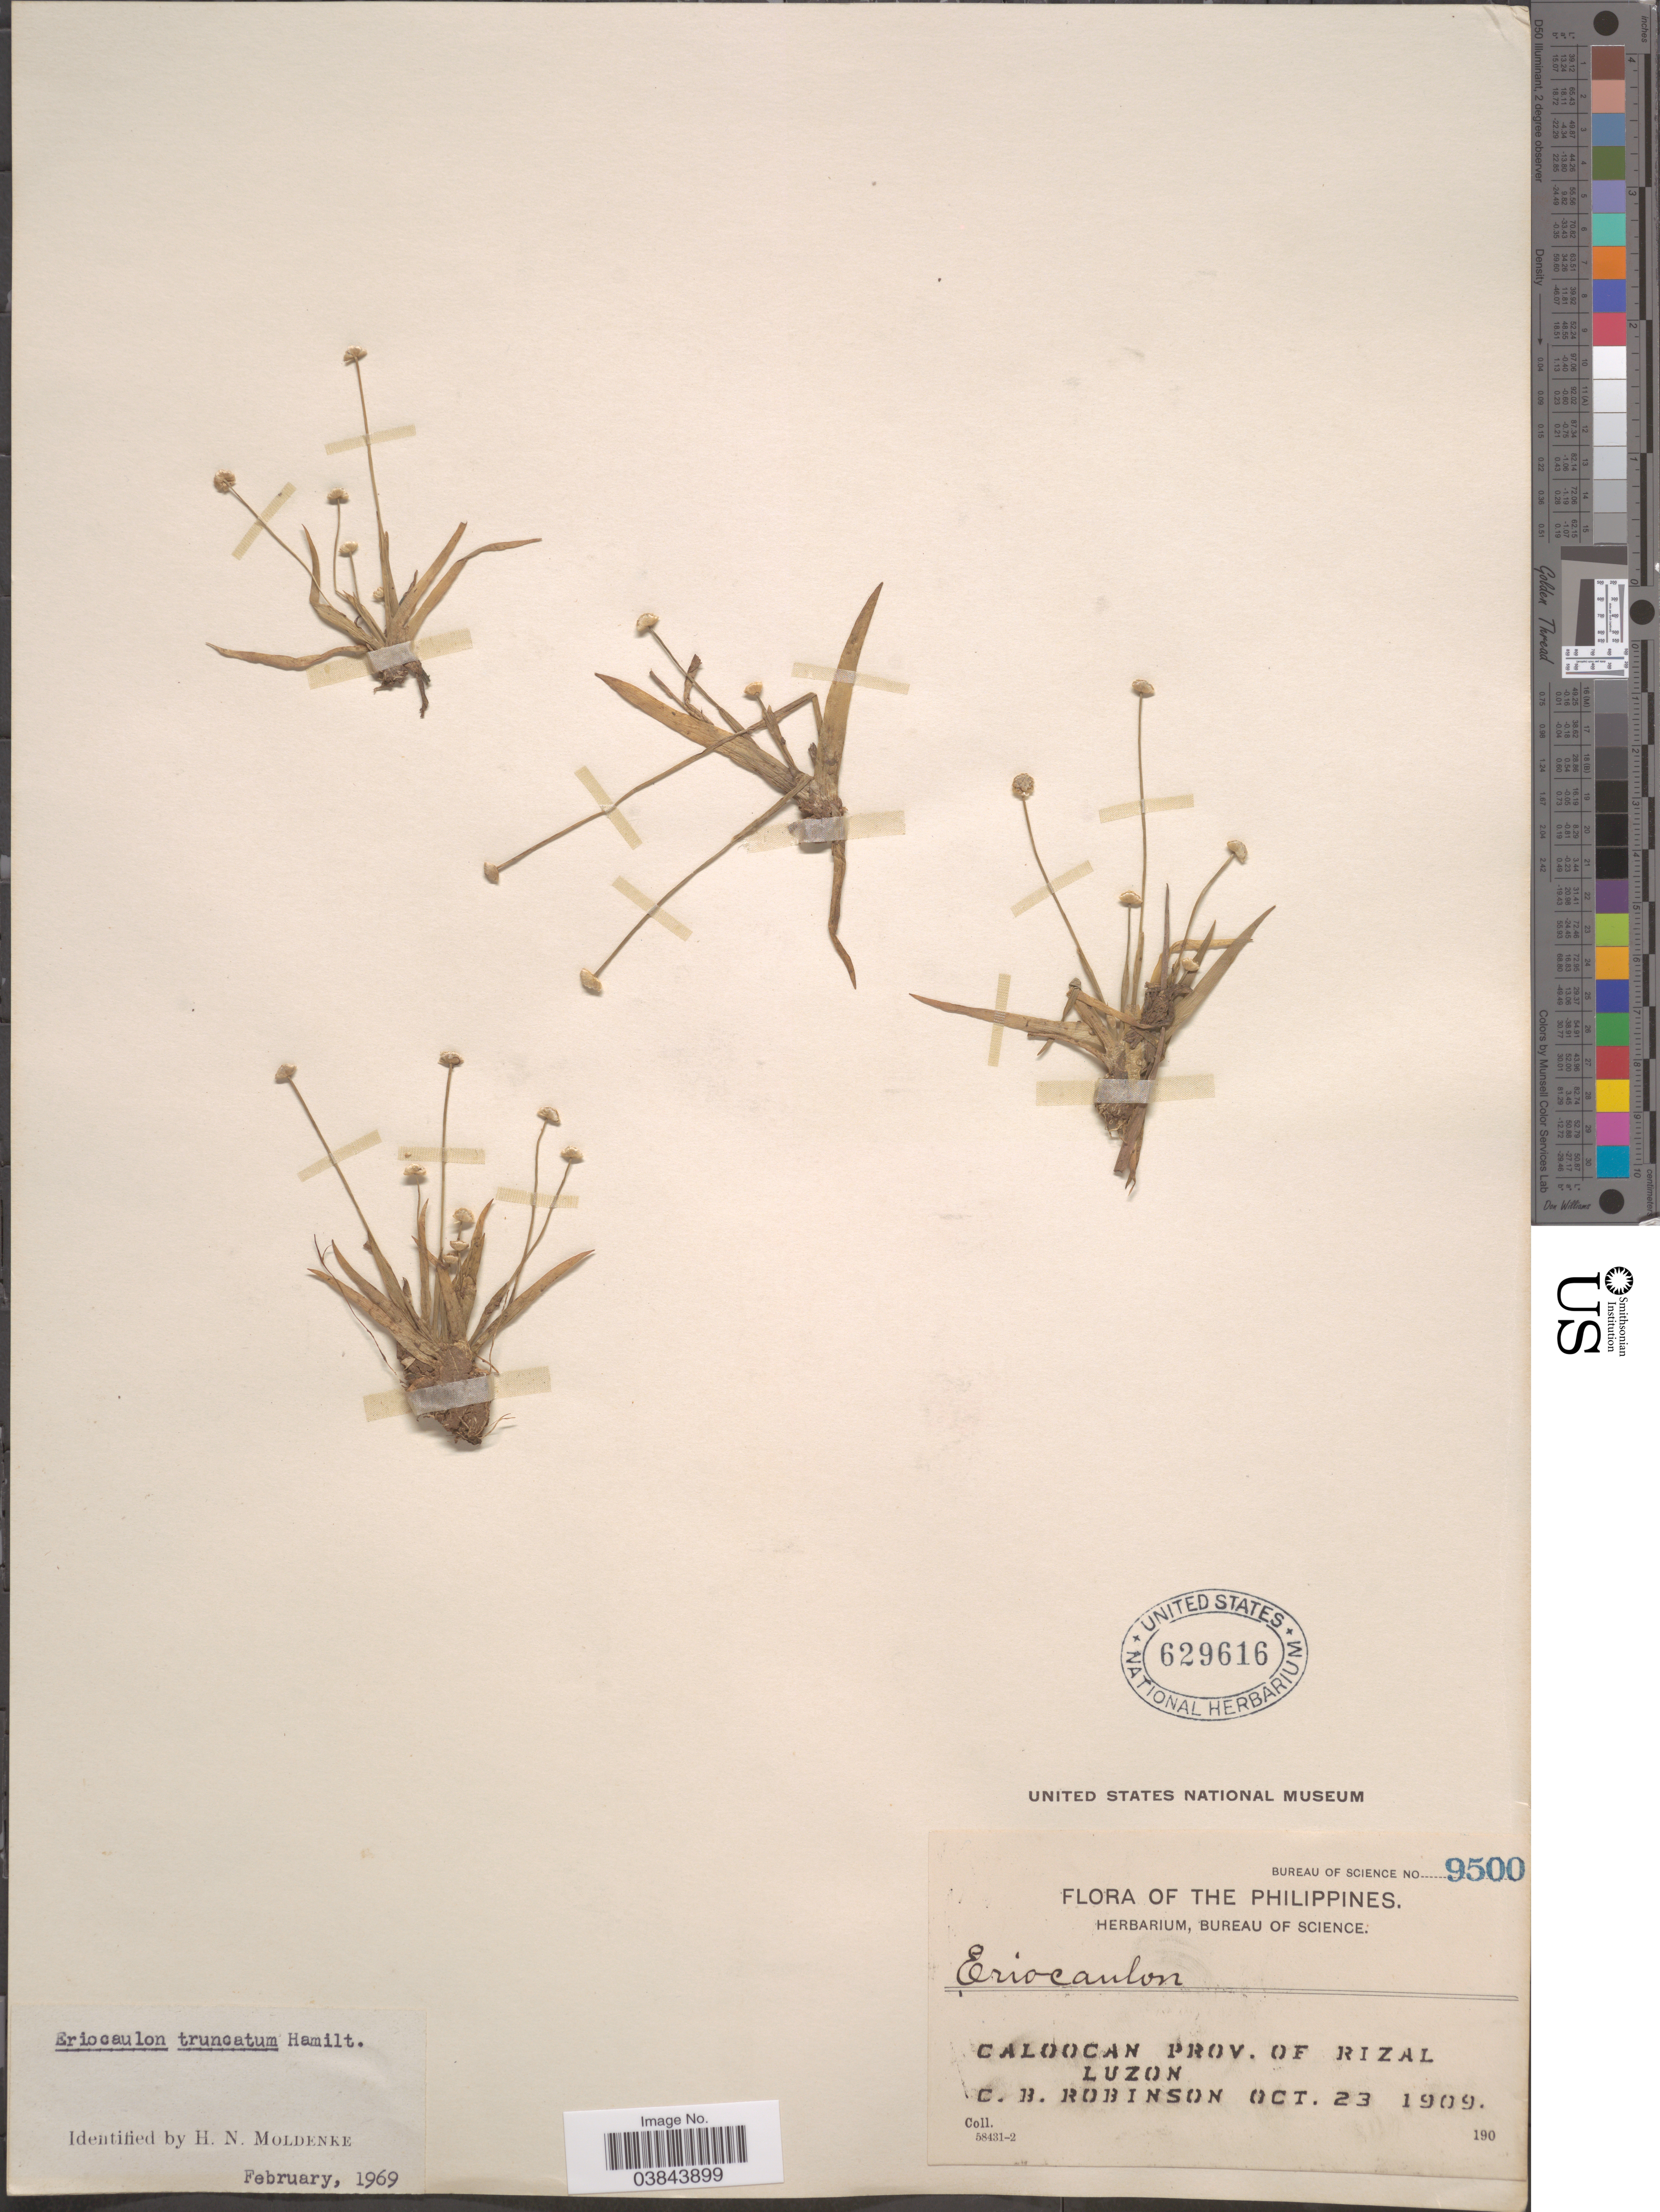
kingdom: Plantae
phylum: Tracheophyta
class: Liliopsida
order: Poales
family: Eriocaulaceae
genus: Eriocaulon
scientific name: Eriocaulon truncatum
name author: Buch.-Ham. ex Mart.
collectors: C. Robinson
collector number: Bureau of Science 9500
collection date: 1909-10-23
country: Philippines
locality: Caloocan Prov. of Rizal, Luzon.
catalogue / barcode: US 629616